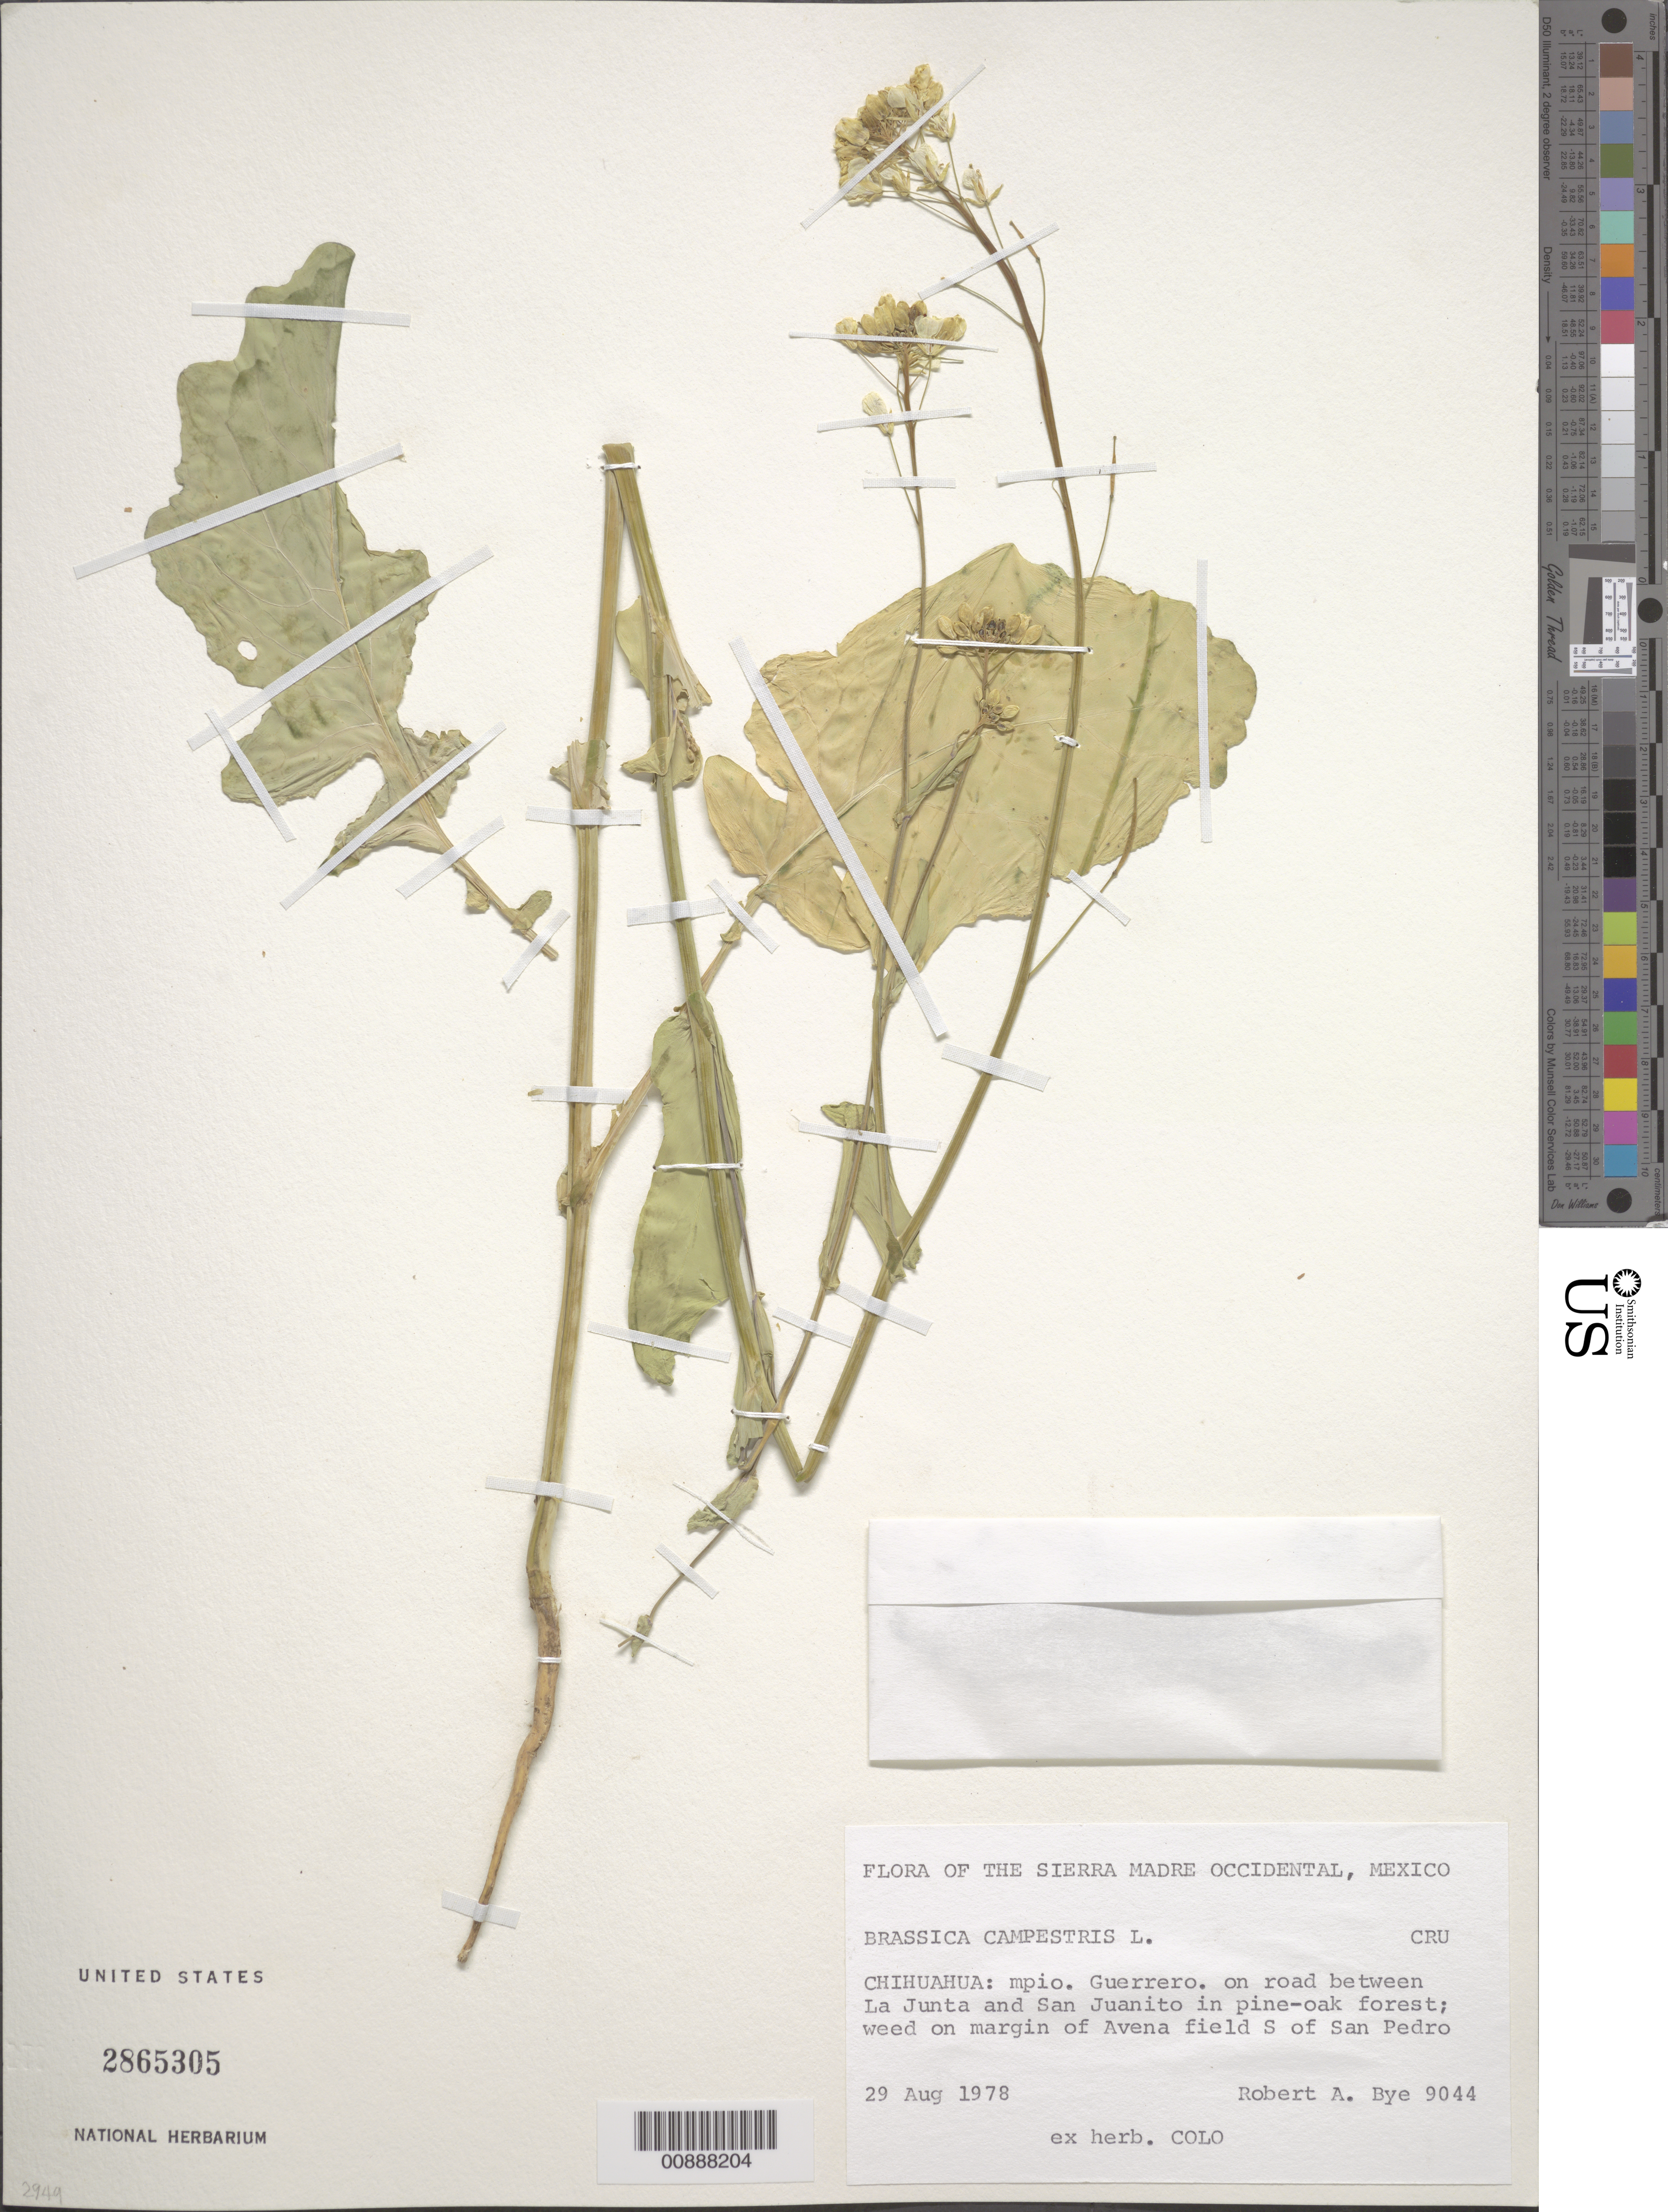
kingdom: Plantae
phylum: Tracheophyta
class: Magnoliopsida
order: Brassicales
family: Brassicaceae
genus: Brassica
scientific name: Brassica campestris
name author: L.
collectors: R. A. Bye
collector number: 9044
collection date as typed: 29 Aug 1978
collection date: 1978-08-29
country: Mexico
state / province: Chihuahua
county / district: Guerrero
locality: On road between La Junta and San Juanito. Margin of Avena field S of San Pedro.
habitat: In pine-oak forest; weed on margin of Avena field.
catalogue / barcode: US 2865305